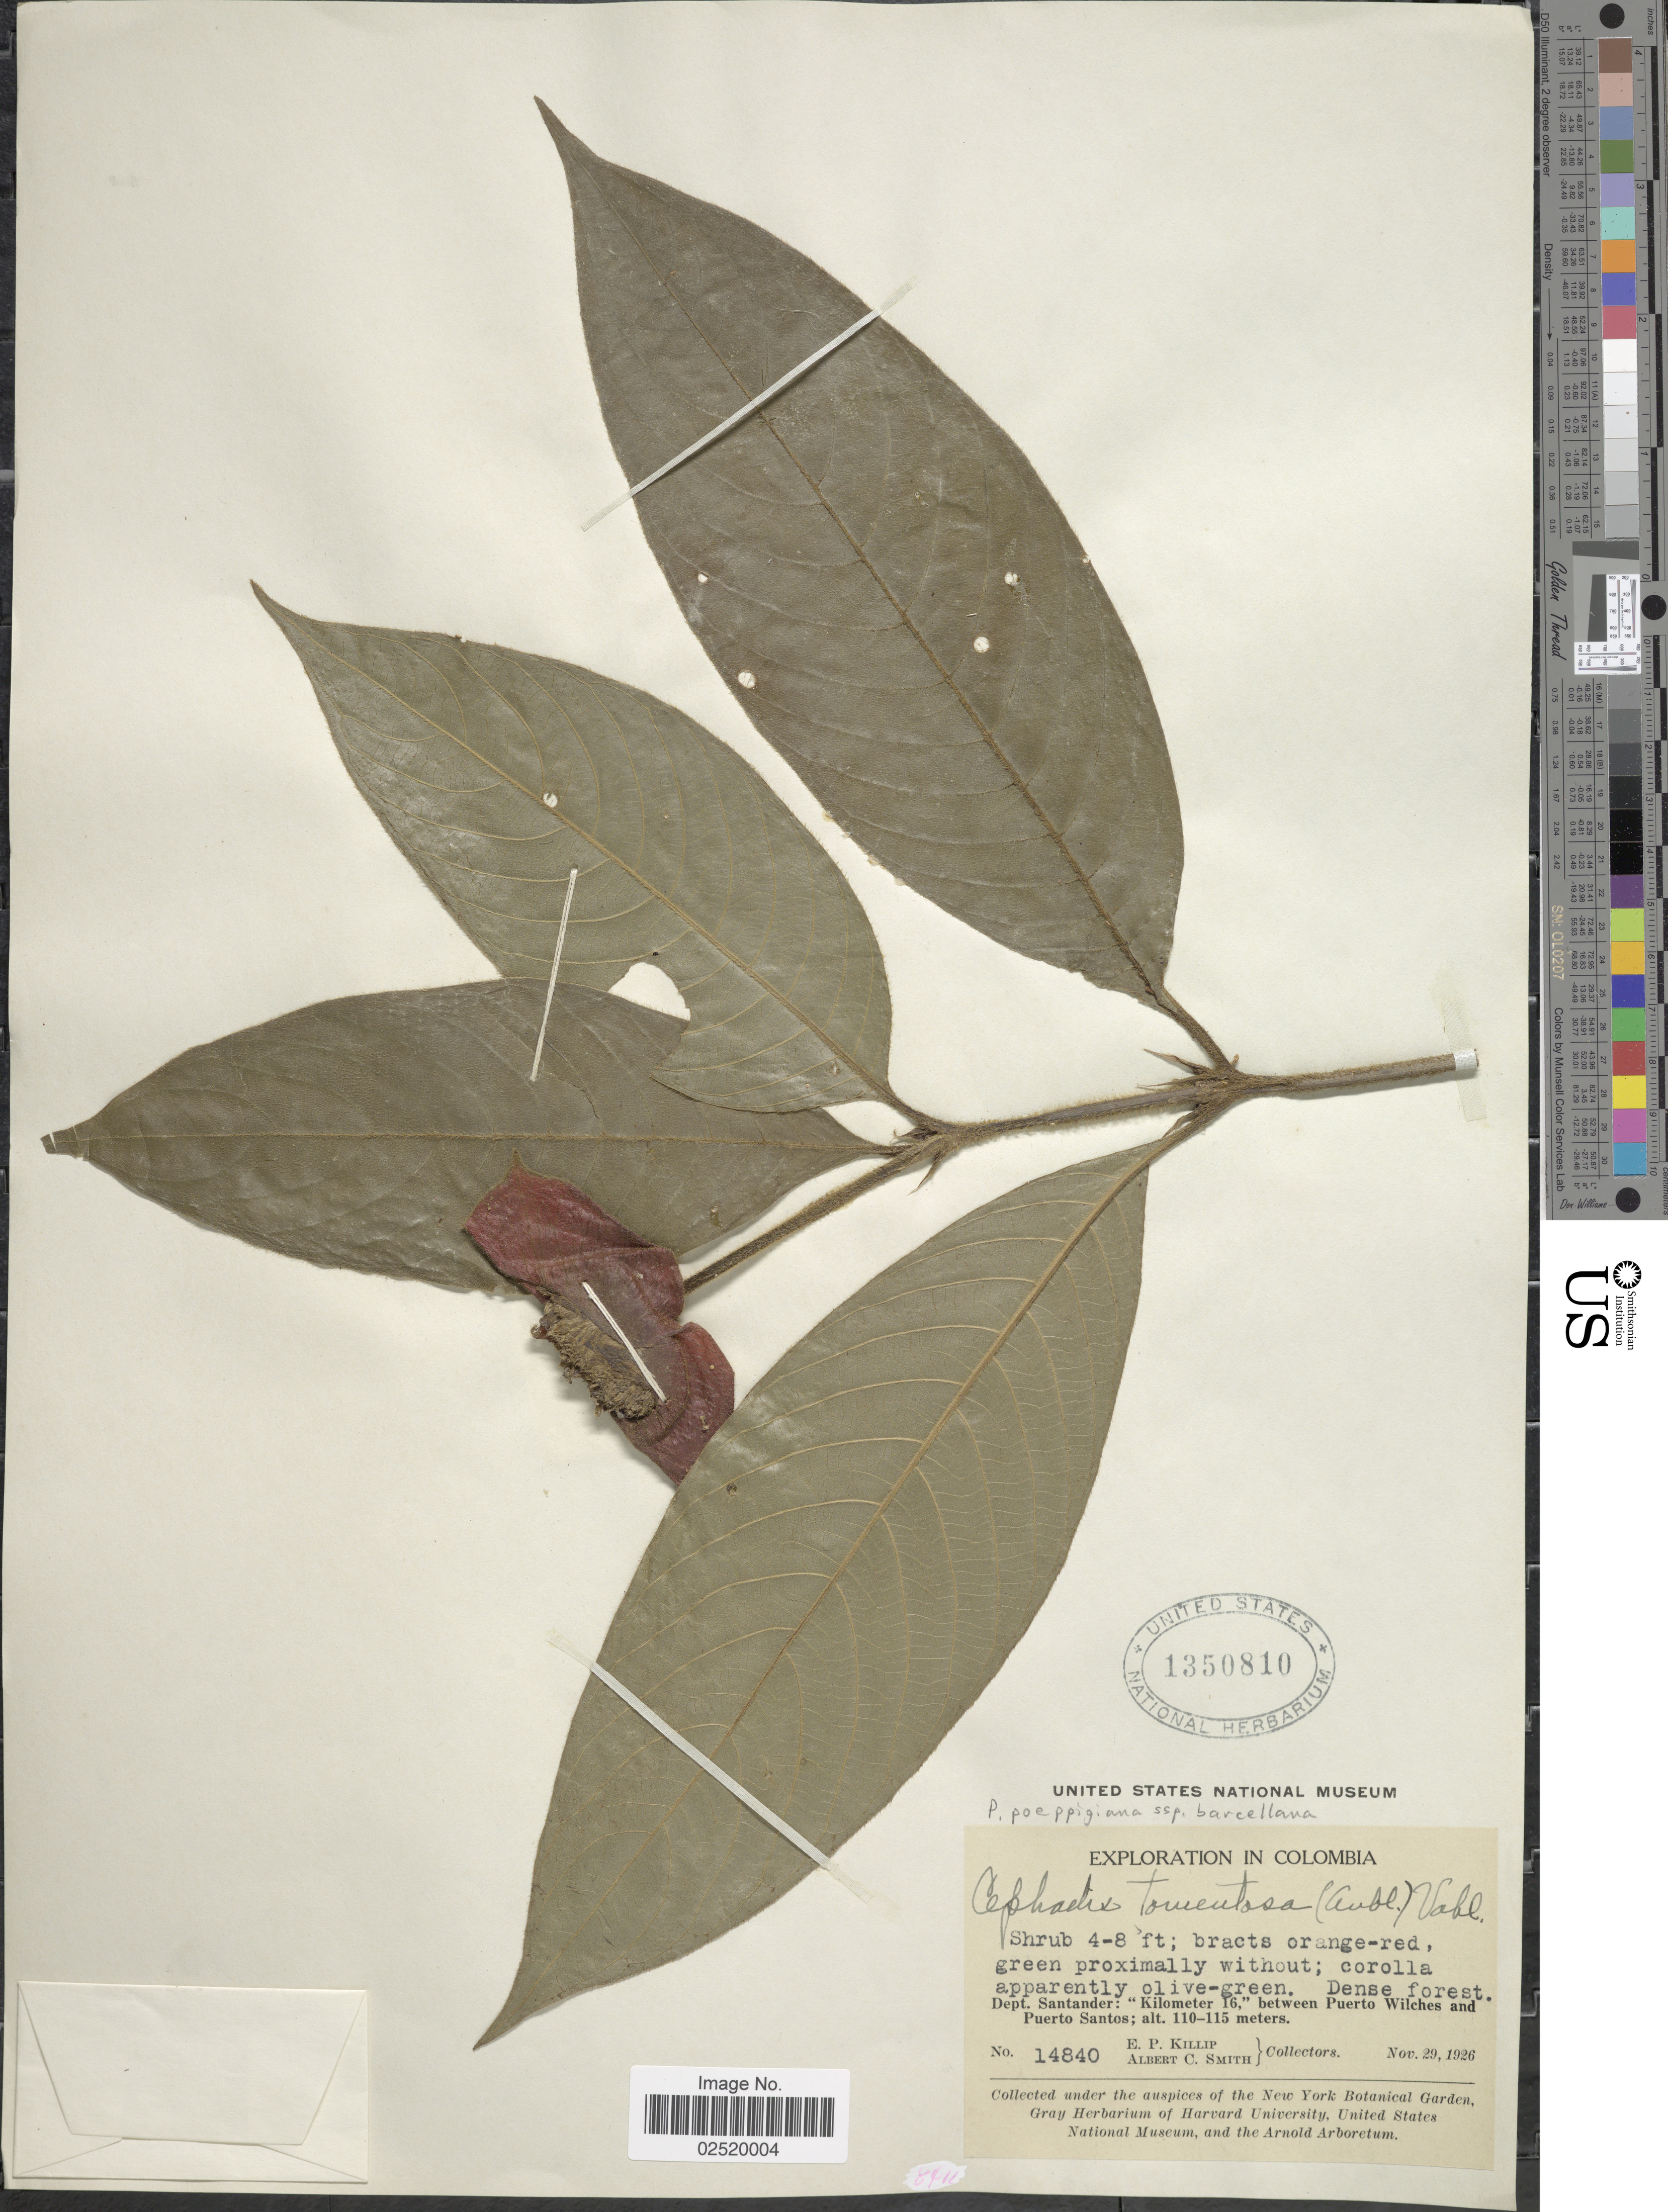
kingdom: Plantae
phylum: Tracheophyta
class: Magnoliopsida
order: Gentianales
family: Rubiaceae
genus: Psychotria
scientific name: Psychotria poeppigiana subsp. barcellana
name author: (Müll. Arg.) Steyerm.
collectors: E. P. Killip & A. C. Smith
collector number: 14840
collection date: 1926-11-29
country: Colombia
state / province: Santander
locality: Dept. Santander: Kilometer 16, between Puerto Wilches and Puerto Santos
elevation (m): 110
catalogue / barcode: US 1350810